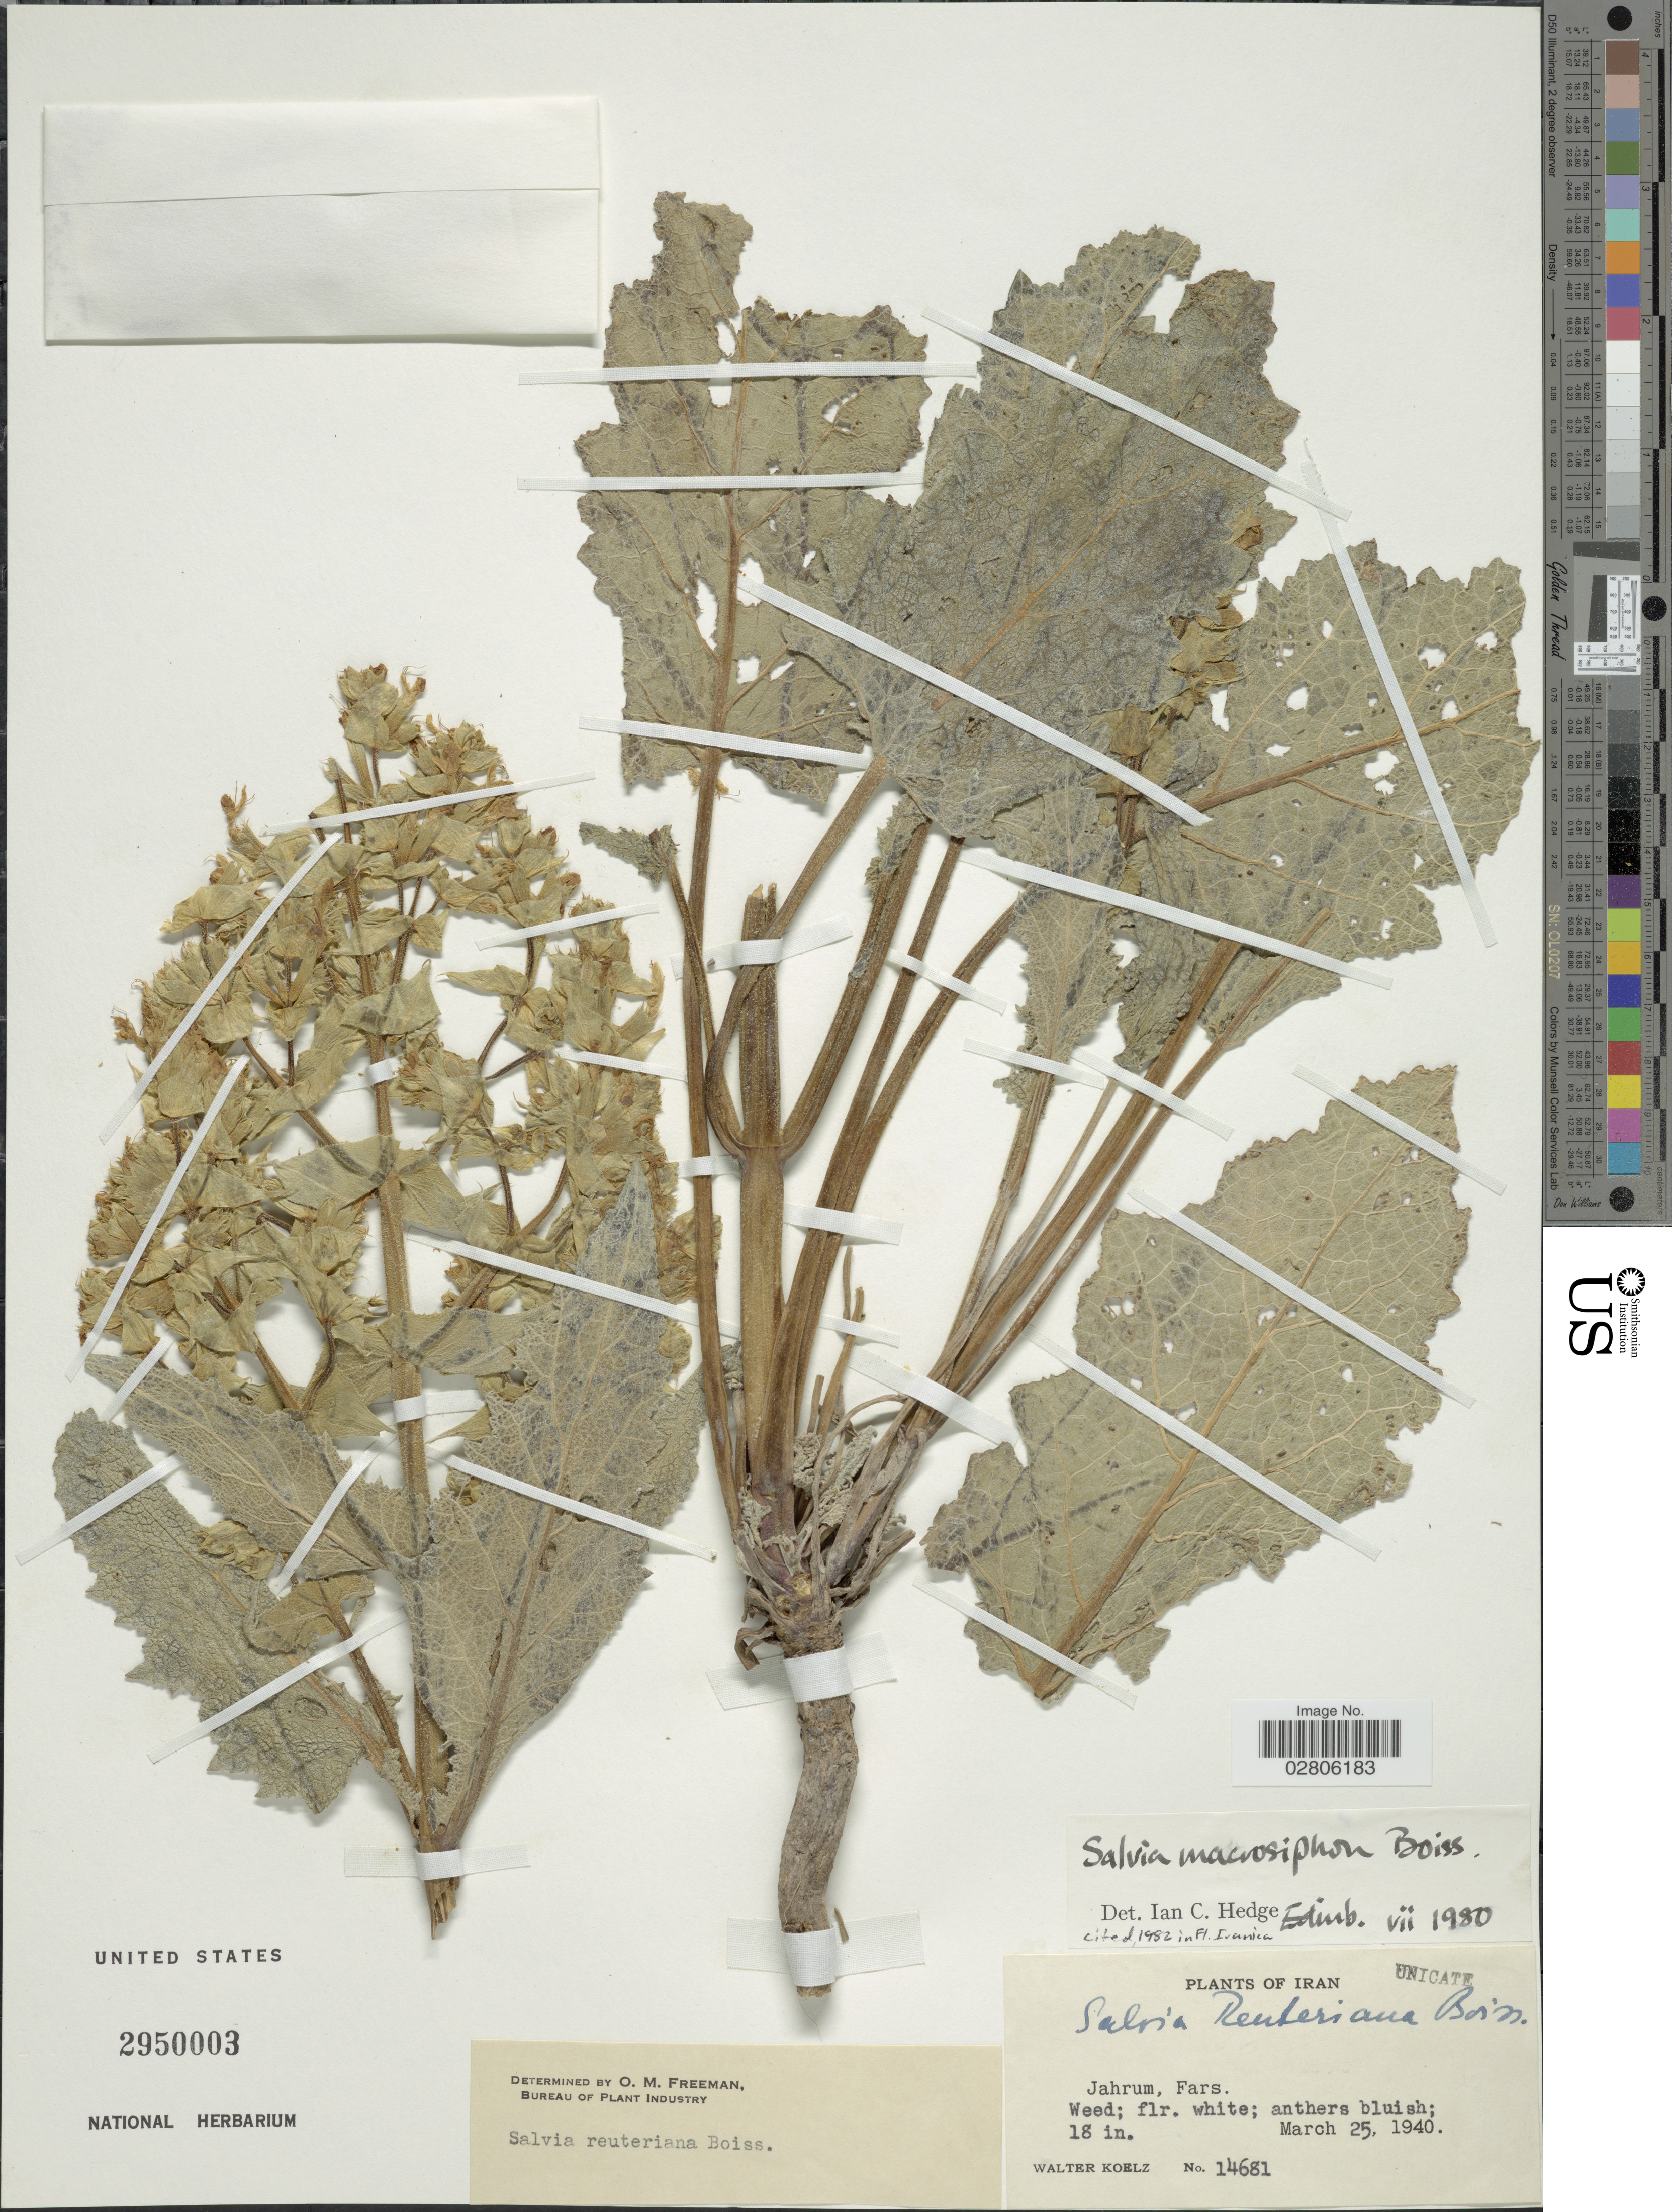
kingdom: Plantae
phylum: Tracheophyta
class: Magnoliopsida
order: Lamiales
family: Lamiaceae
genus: Salvia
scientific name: Salvia macrosiphon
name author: Boiss.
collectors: W. N. Koelz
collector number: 14681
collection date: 1940-03-25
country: Iran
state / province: Fars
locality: Jahrum.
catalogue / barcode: US 2950003